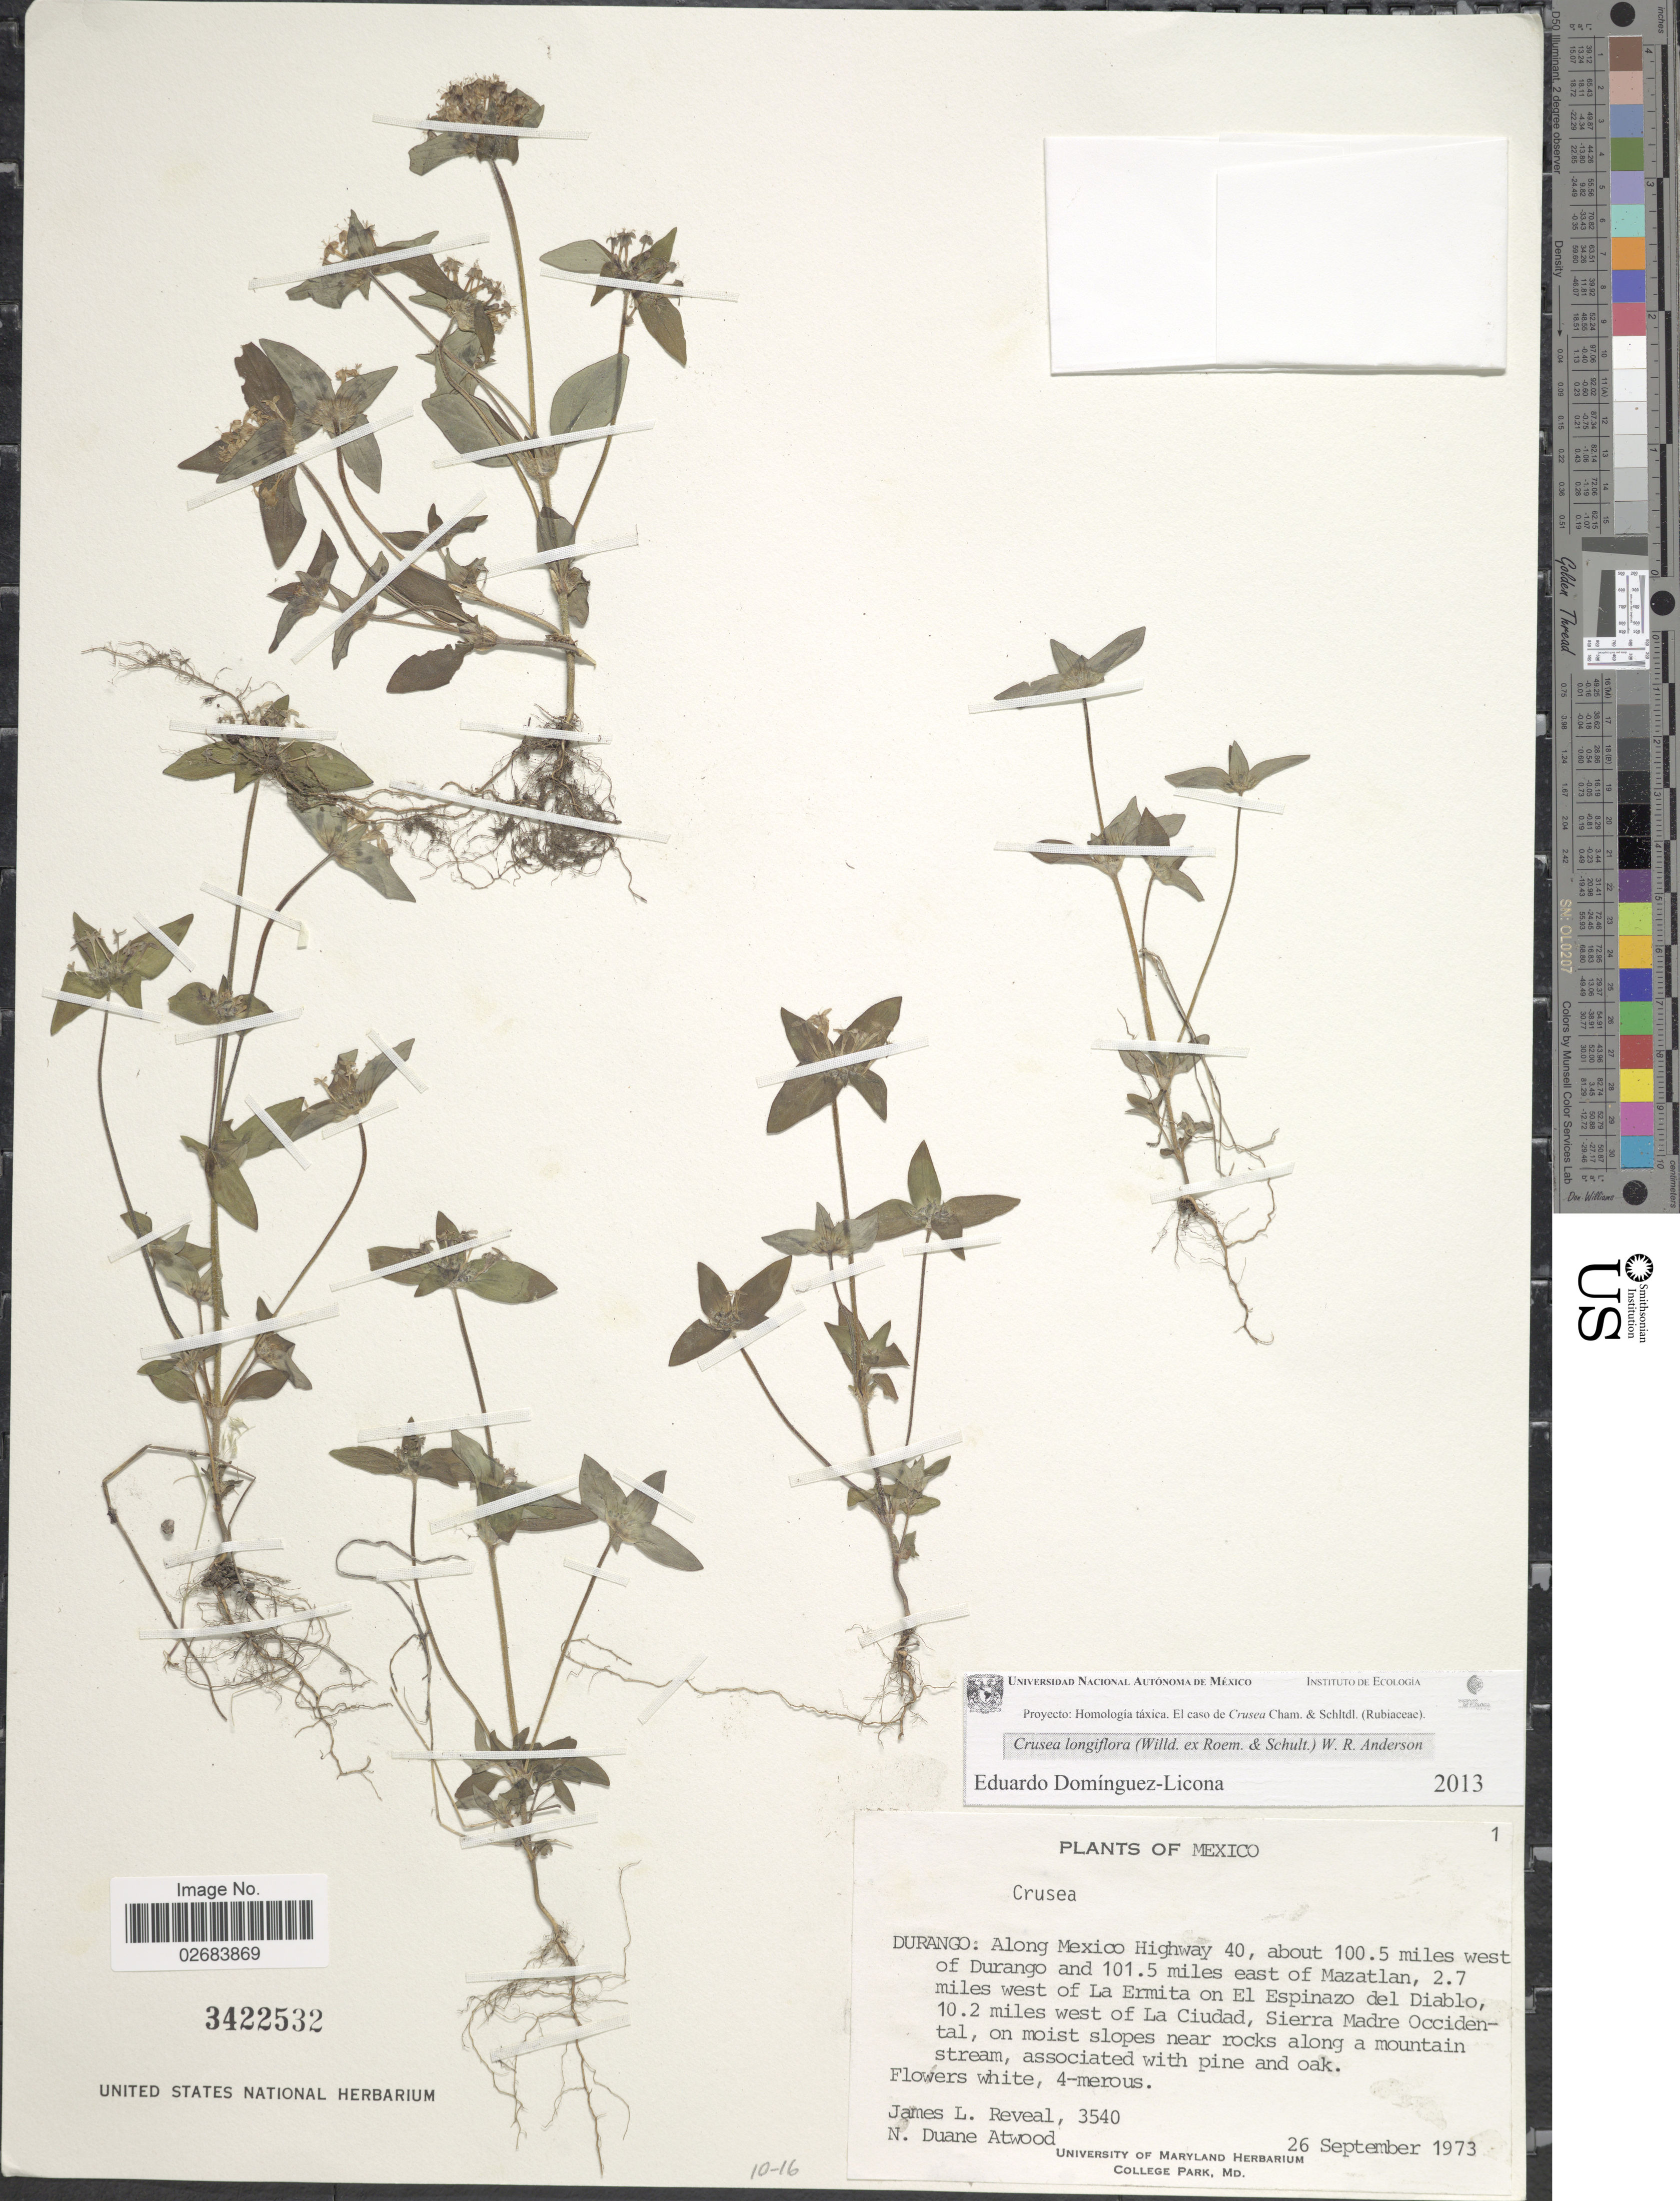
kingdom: Plantae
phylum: Tracheophyta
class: Magnoliopsida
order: Gentianales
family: Rubiaceae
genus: Crusea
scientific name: Crusea longiflora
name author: (Willd. ex Roem. & Schult.) W.R. Anderson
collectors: J. L. Reveal & N. Atwood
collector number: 3540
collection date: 1973-09-26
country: Mexico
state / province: Durango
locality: Along Mexico Highway 40, about 100.5 miles west of Durango and 101.5 miles east of Mazatlan, 2.7 miles west of La Ermita on El Espinazo del Diablo, 10.2 miles west of La Ciudad, Sierra Madre Occidental, on moist slopes near rocks along a mountain stream.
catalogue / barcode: US 3422532